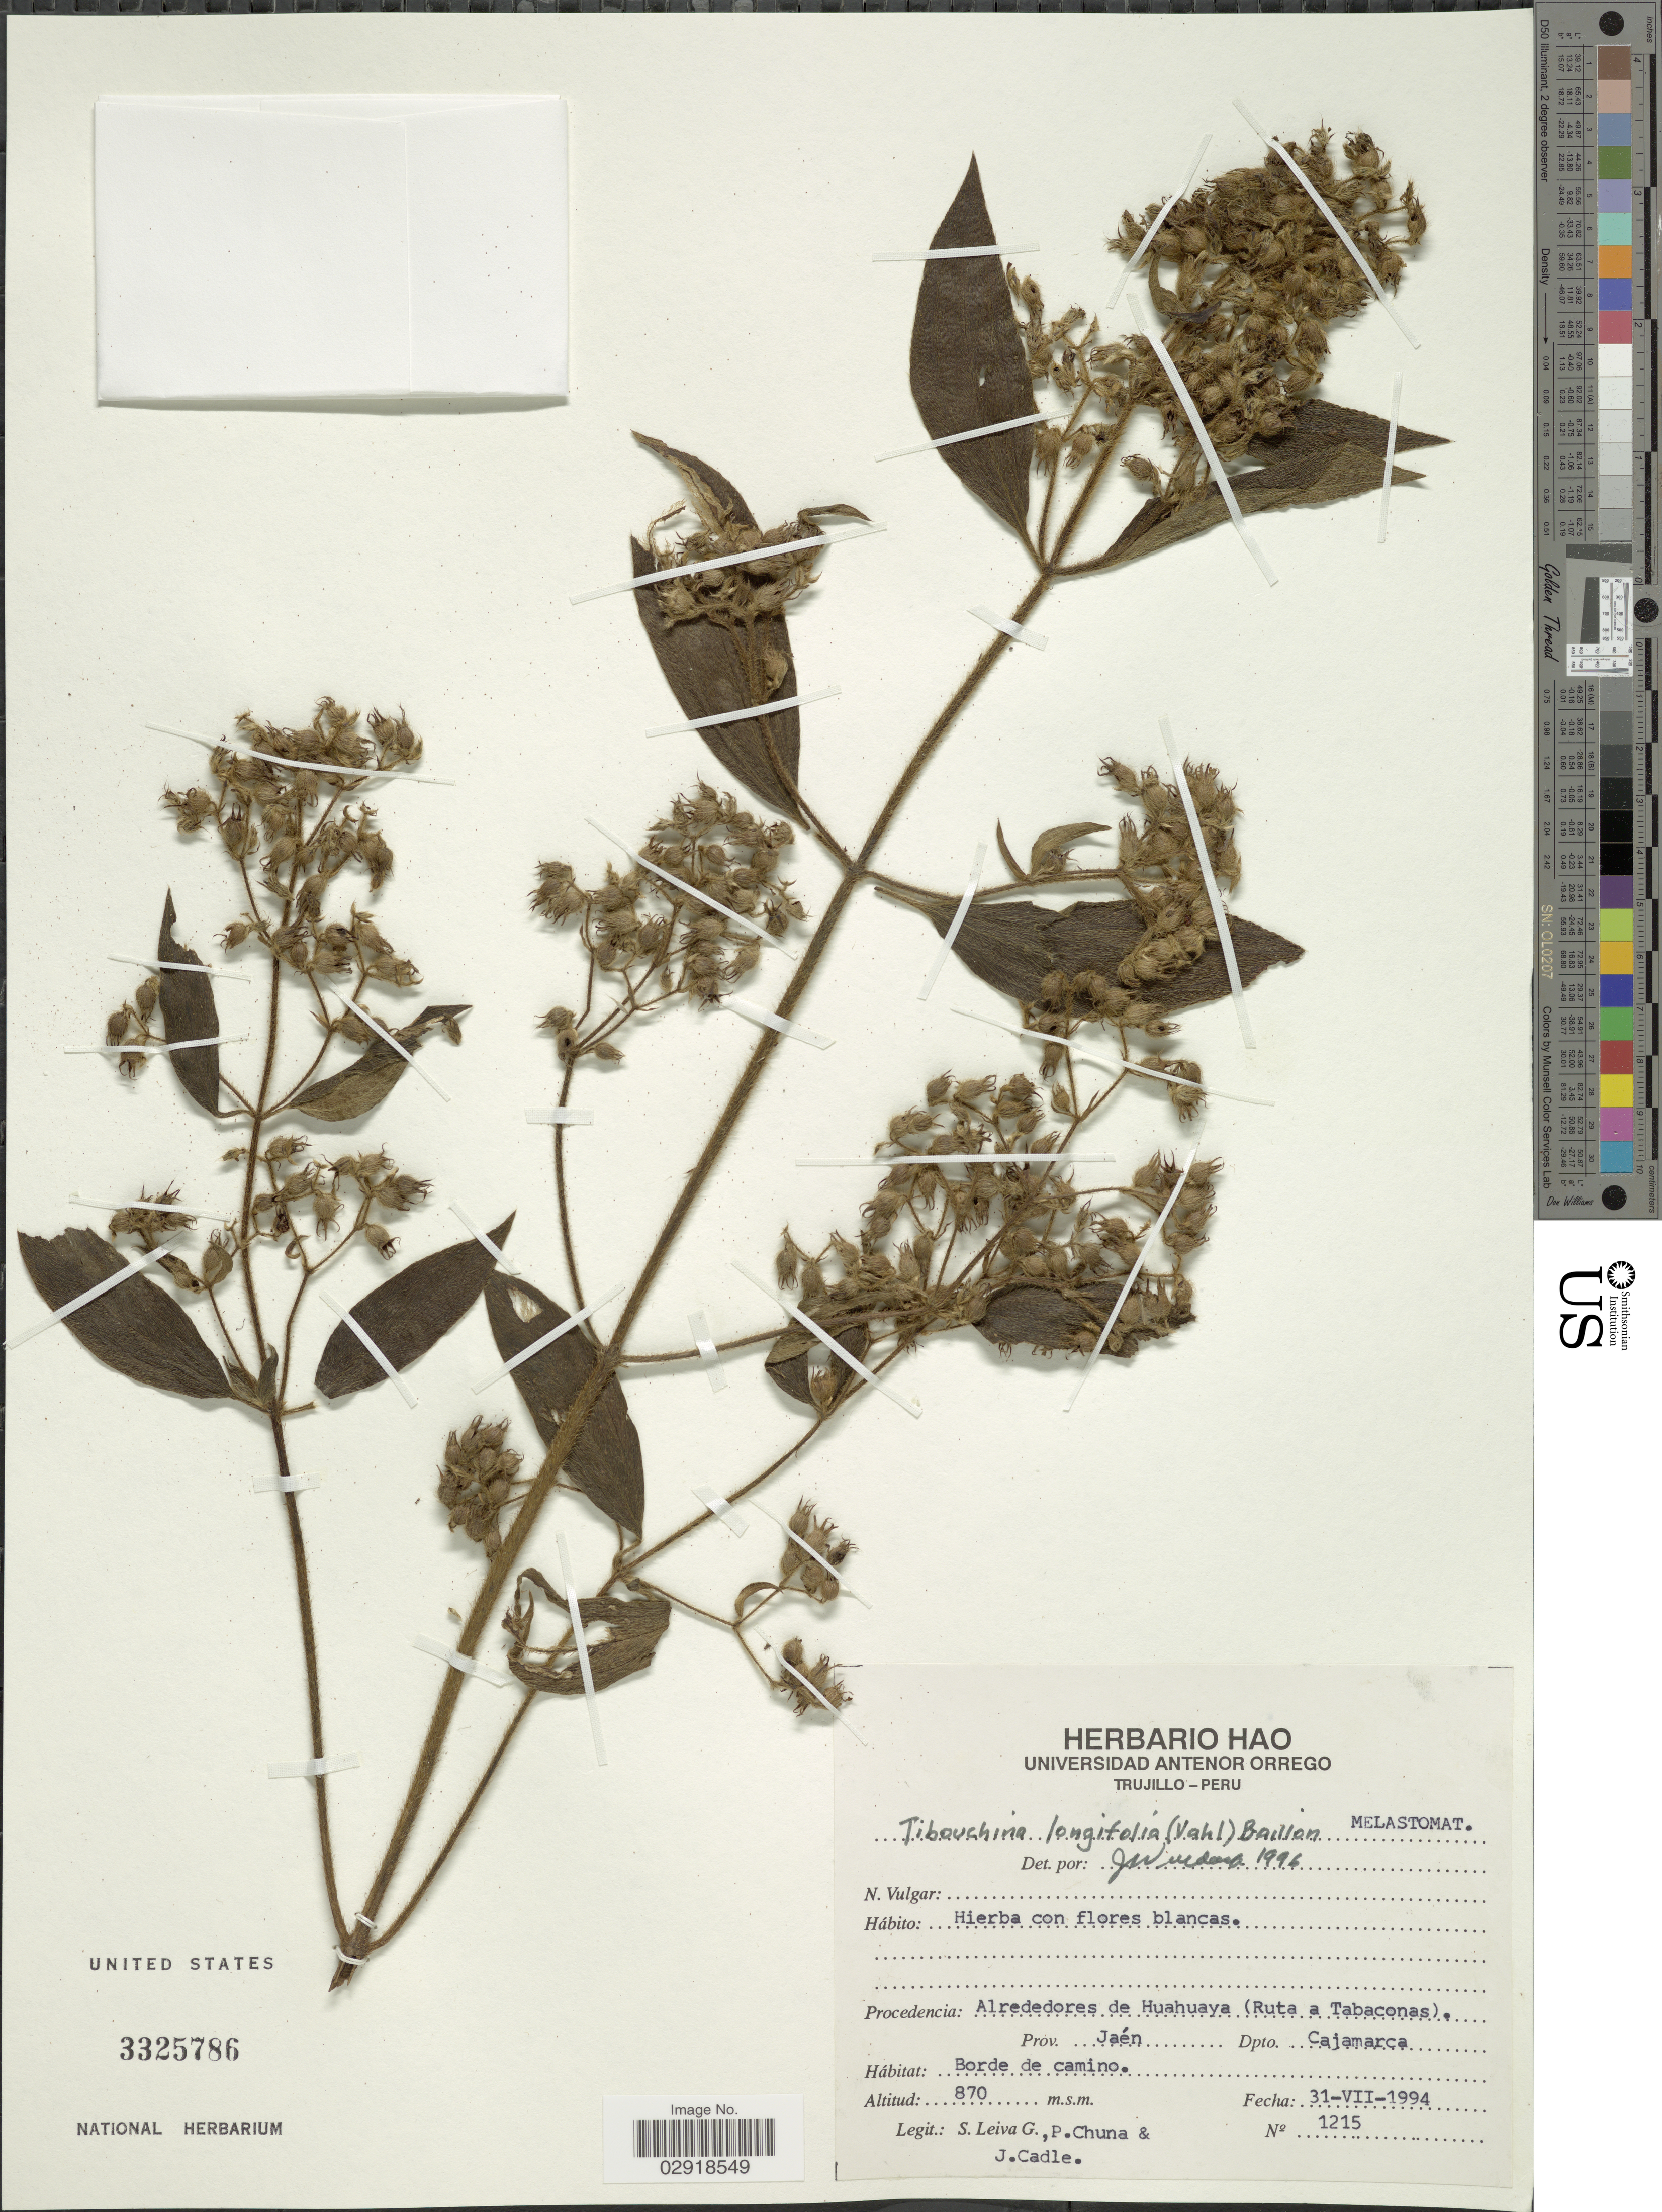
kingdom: Plantae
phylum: Tracheophyta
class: Magnoliopsida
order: Myrtales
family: Melastomataceae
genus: Chaetogastra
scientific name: Chaetogastra longifolia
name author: (Vahl) DC.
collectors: S. Levia G, P. Chuna & J. Cadle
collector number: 1215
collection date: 1994-07-31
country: Peru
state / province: Cajamarca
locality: Alrededores de Huahuaya (Ruta a Tabaconas). Prov. Jaén. Dpto. Cajamarca.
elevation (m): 870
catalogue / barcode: US 3325786